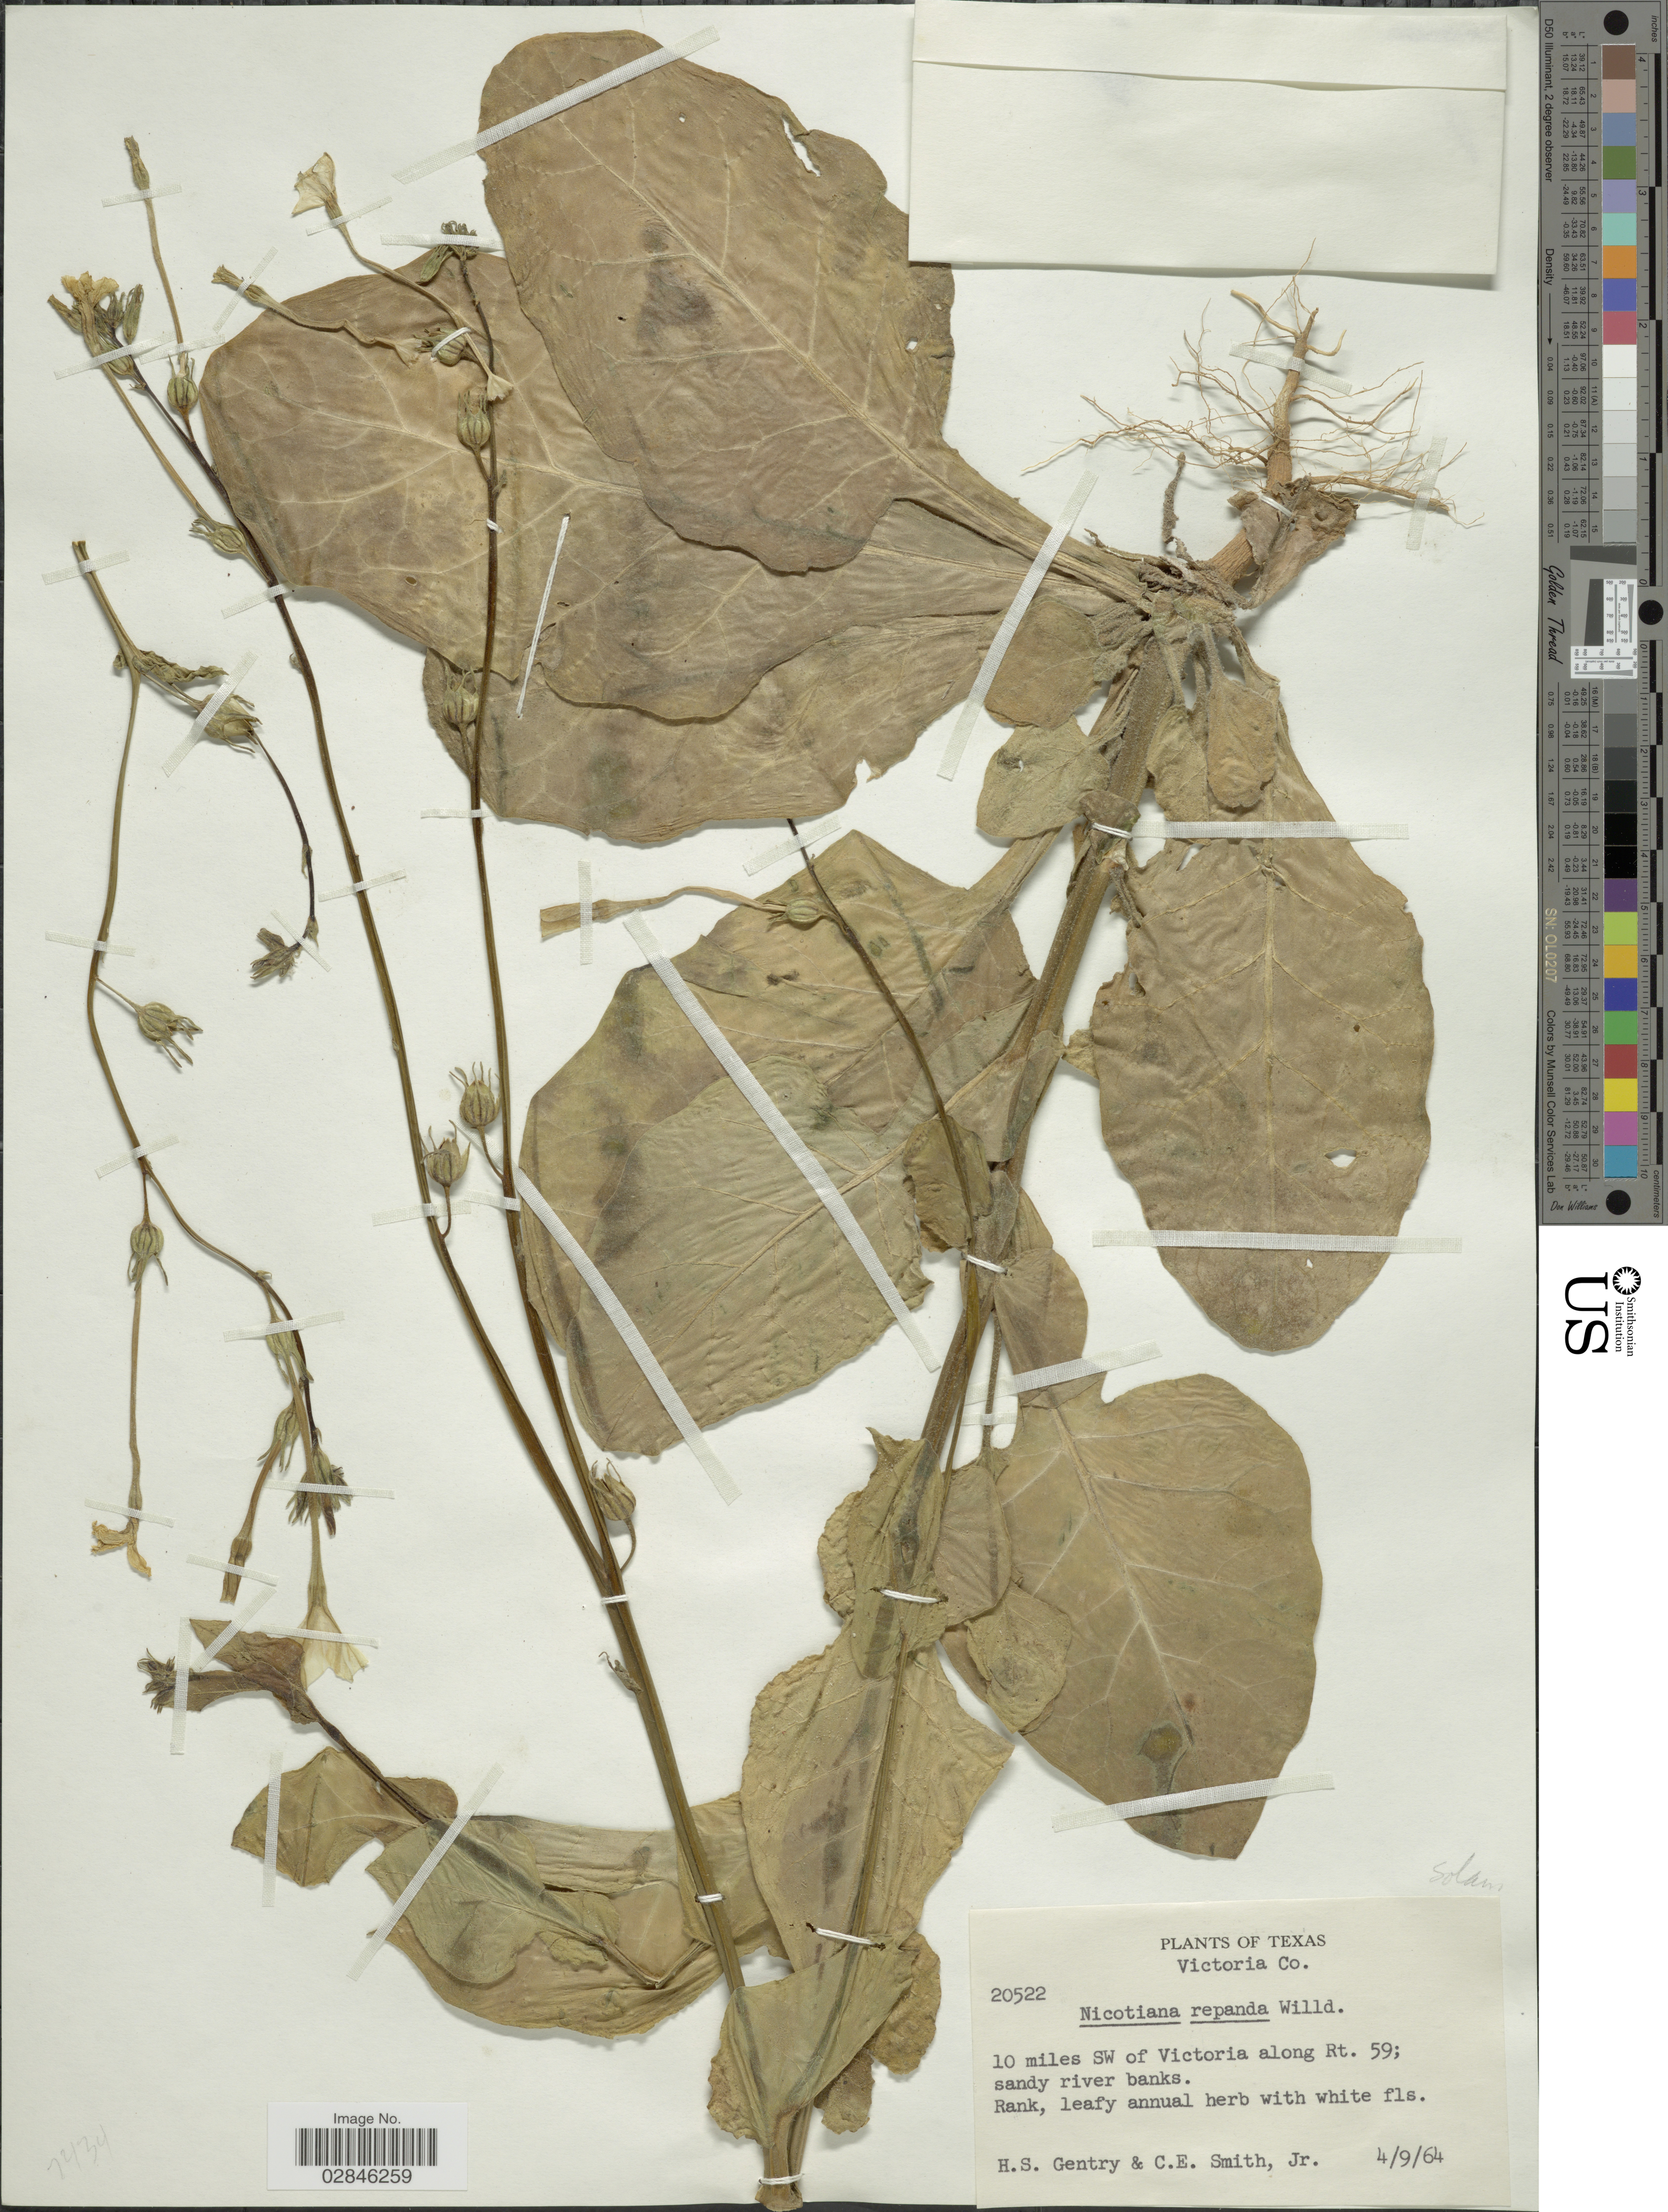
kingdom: Plantae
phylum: Tracheophyta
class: Magnoliopsida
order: Solanales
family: Solanaceae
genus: Nicotiana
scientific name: Nicotiana repanda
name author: Willd. ex Lehm.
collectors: H. S. Gentry & C. E. Smith Jr.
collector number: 20522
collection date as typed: Transcribed d/m/y: 9/4/64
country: United States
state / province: Texas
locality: Victoria Co. 10 miles SW of Victoria along Rt. 59.